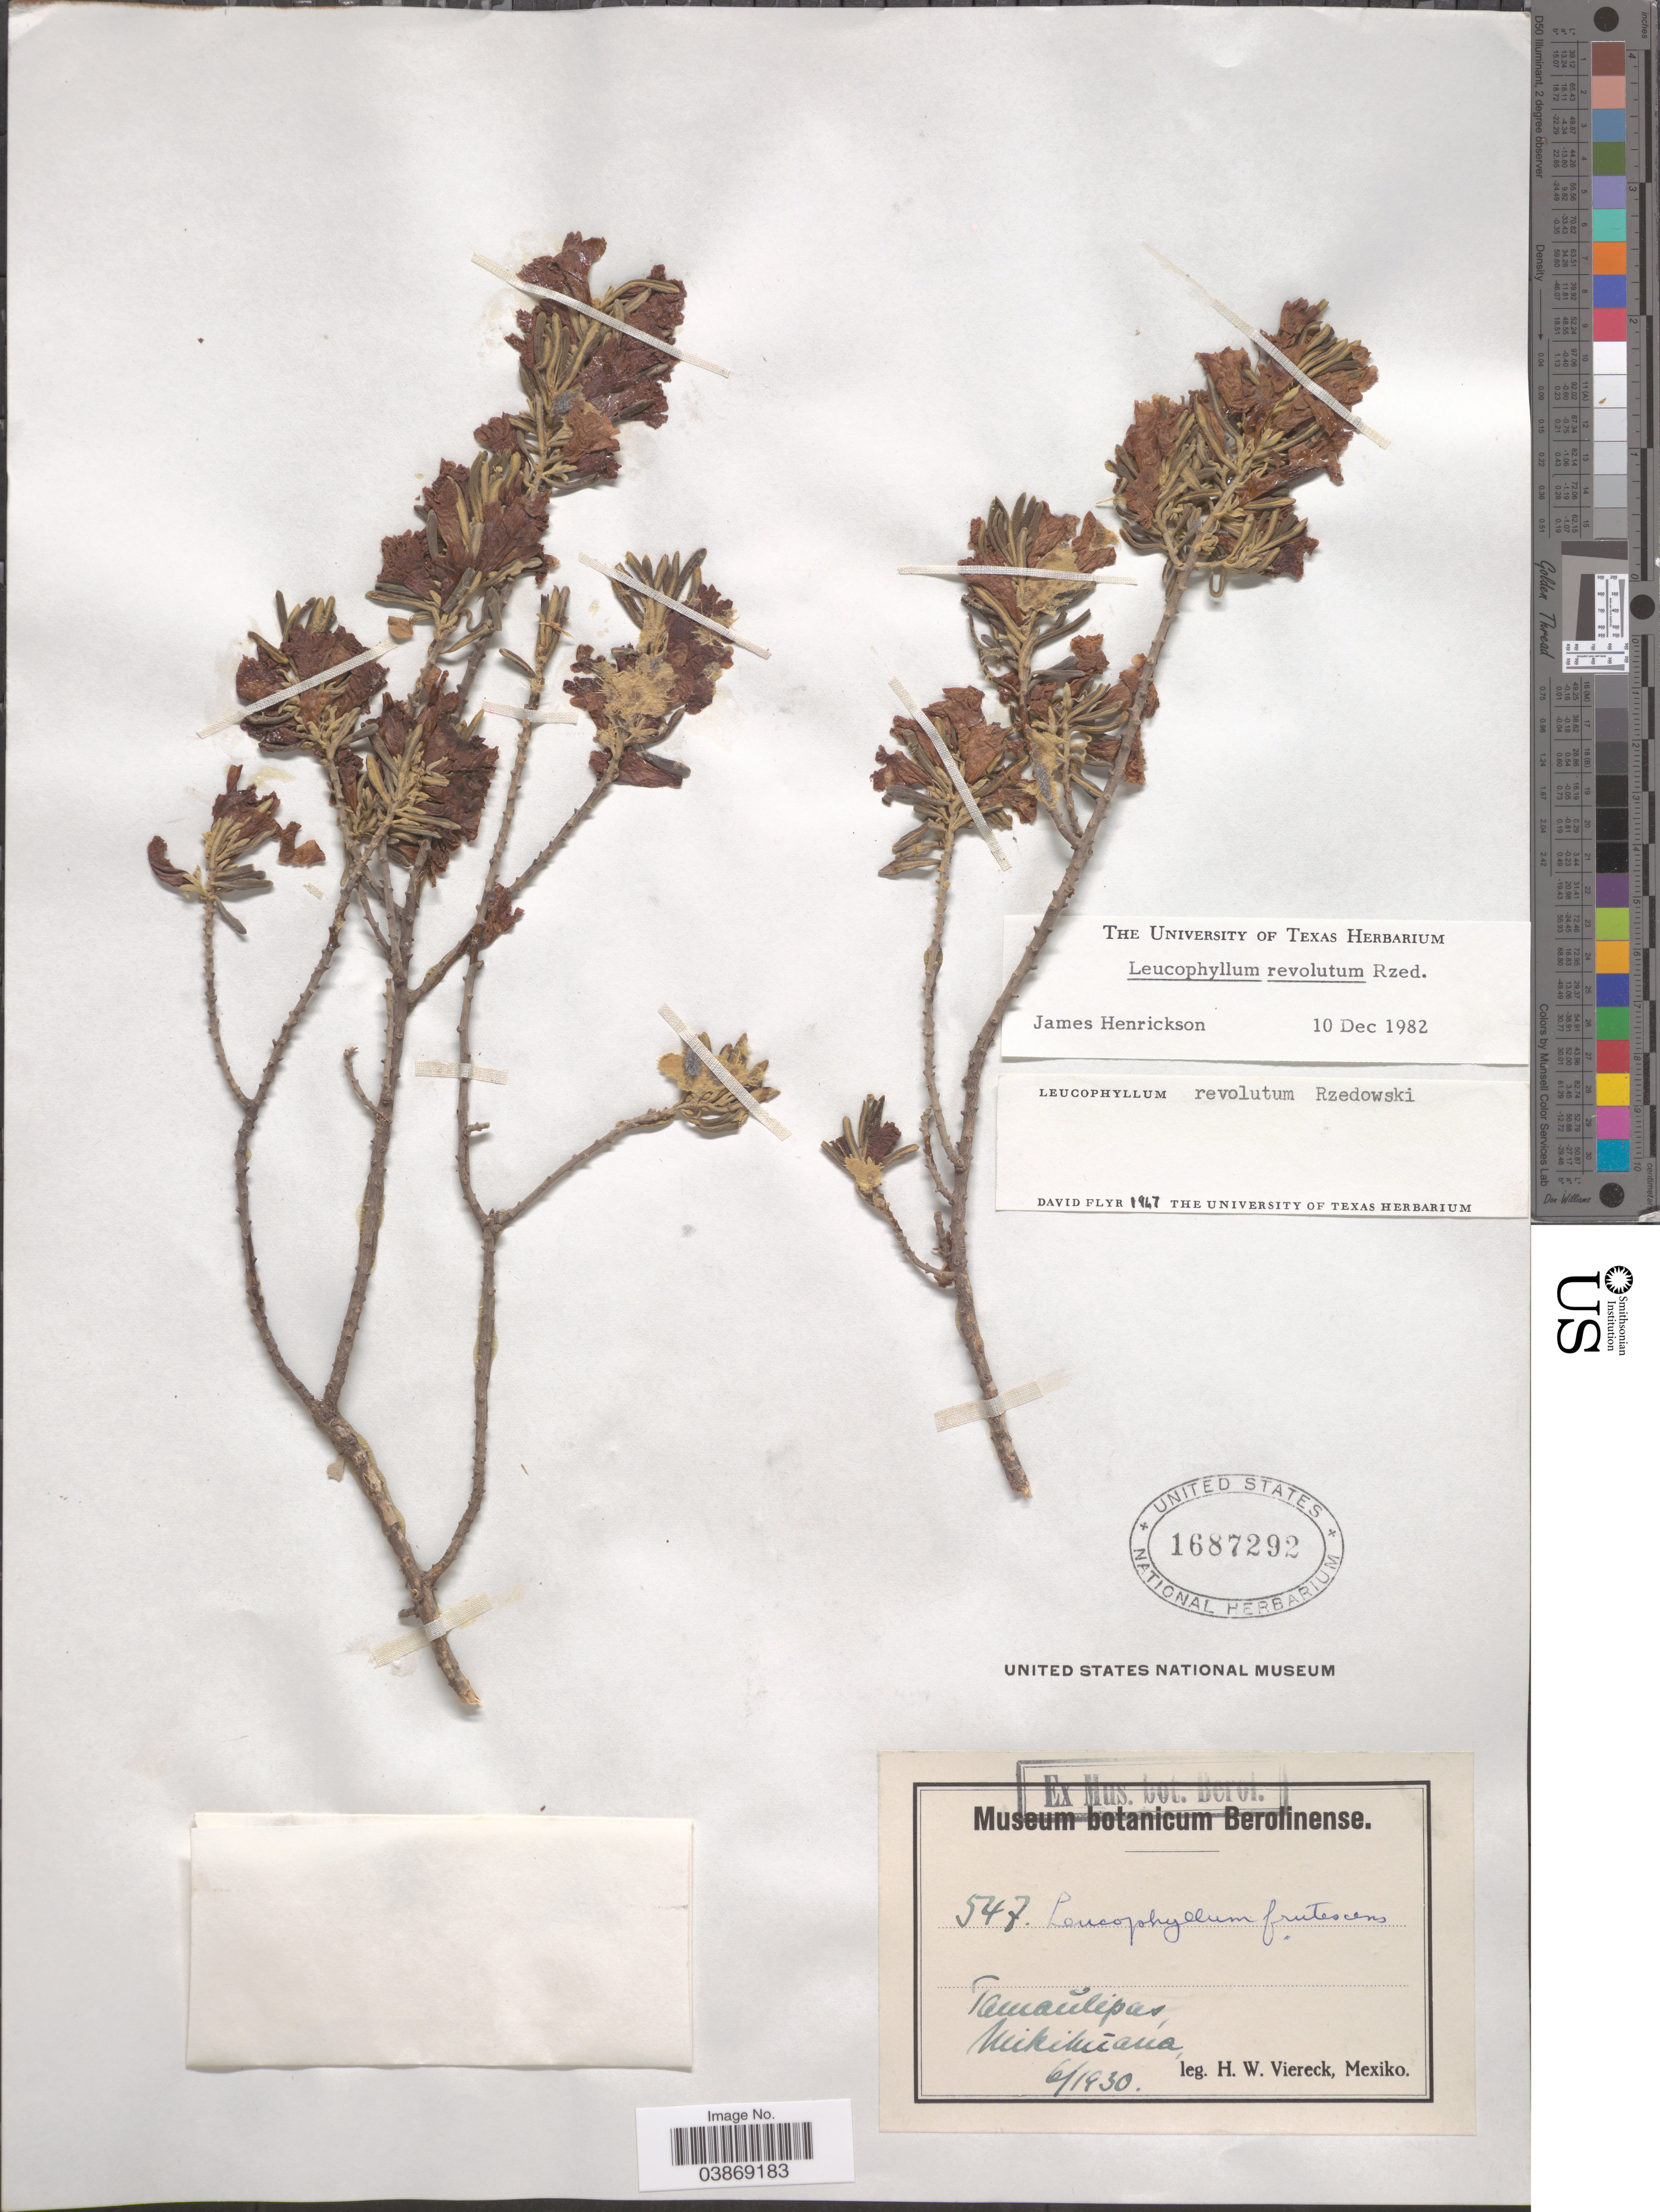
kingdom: Plantae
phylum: Tracheophyta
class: Magnoliopsida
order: Lamiales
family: Scrophulariaceae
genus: Leucophyllum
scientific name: Leucophyllum revolutum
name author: Rzed.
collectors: H. W. Viereck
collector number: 547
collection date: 1930-06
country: Mexico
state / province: Tamaulipas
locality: Mikihuana.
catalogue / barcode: US 1687292